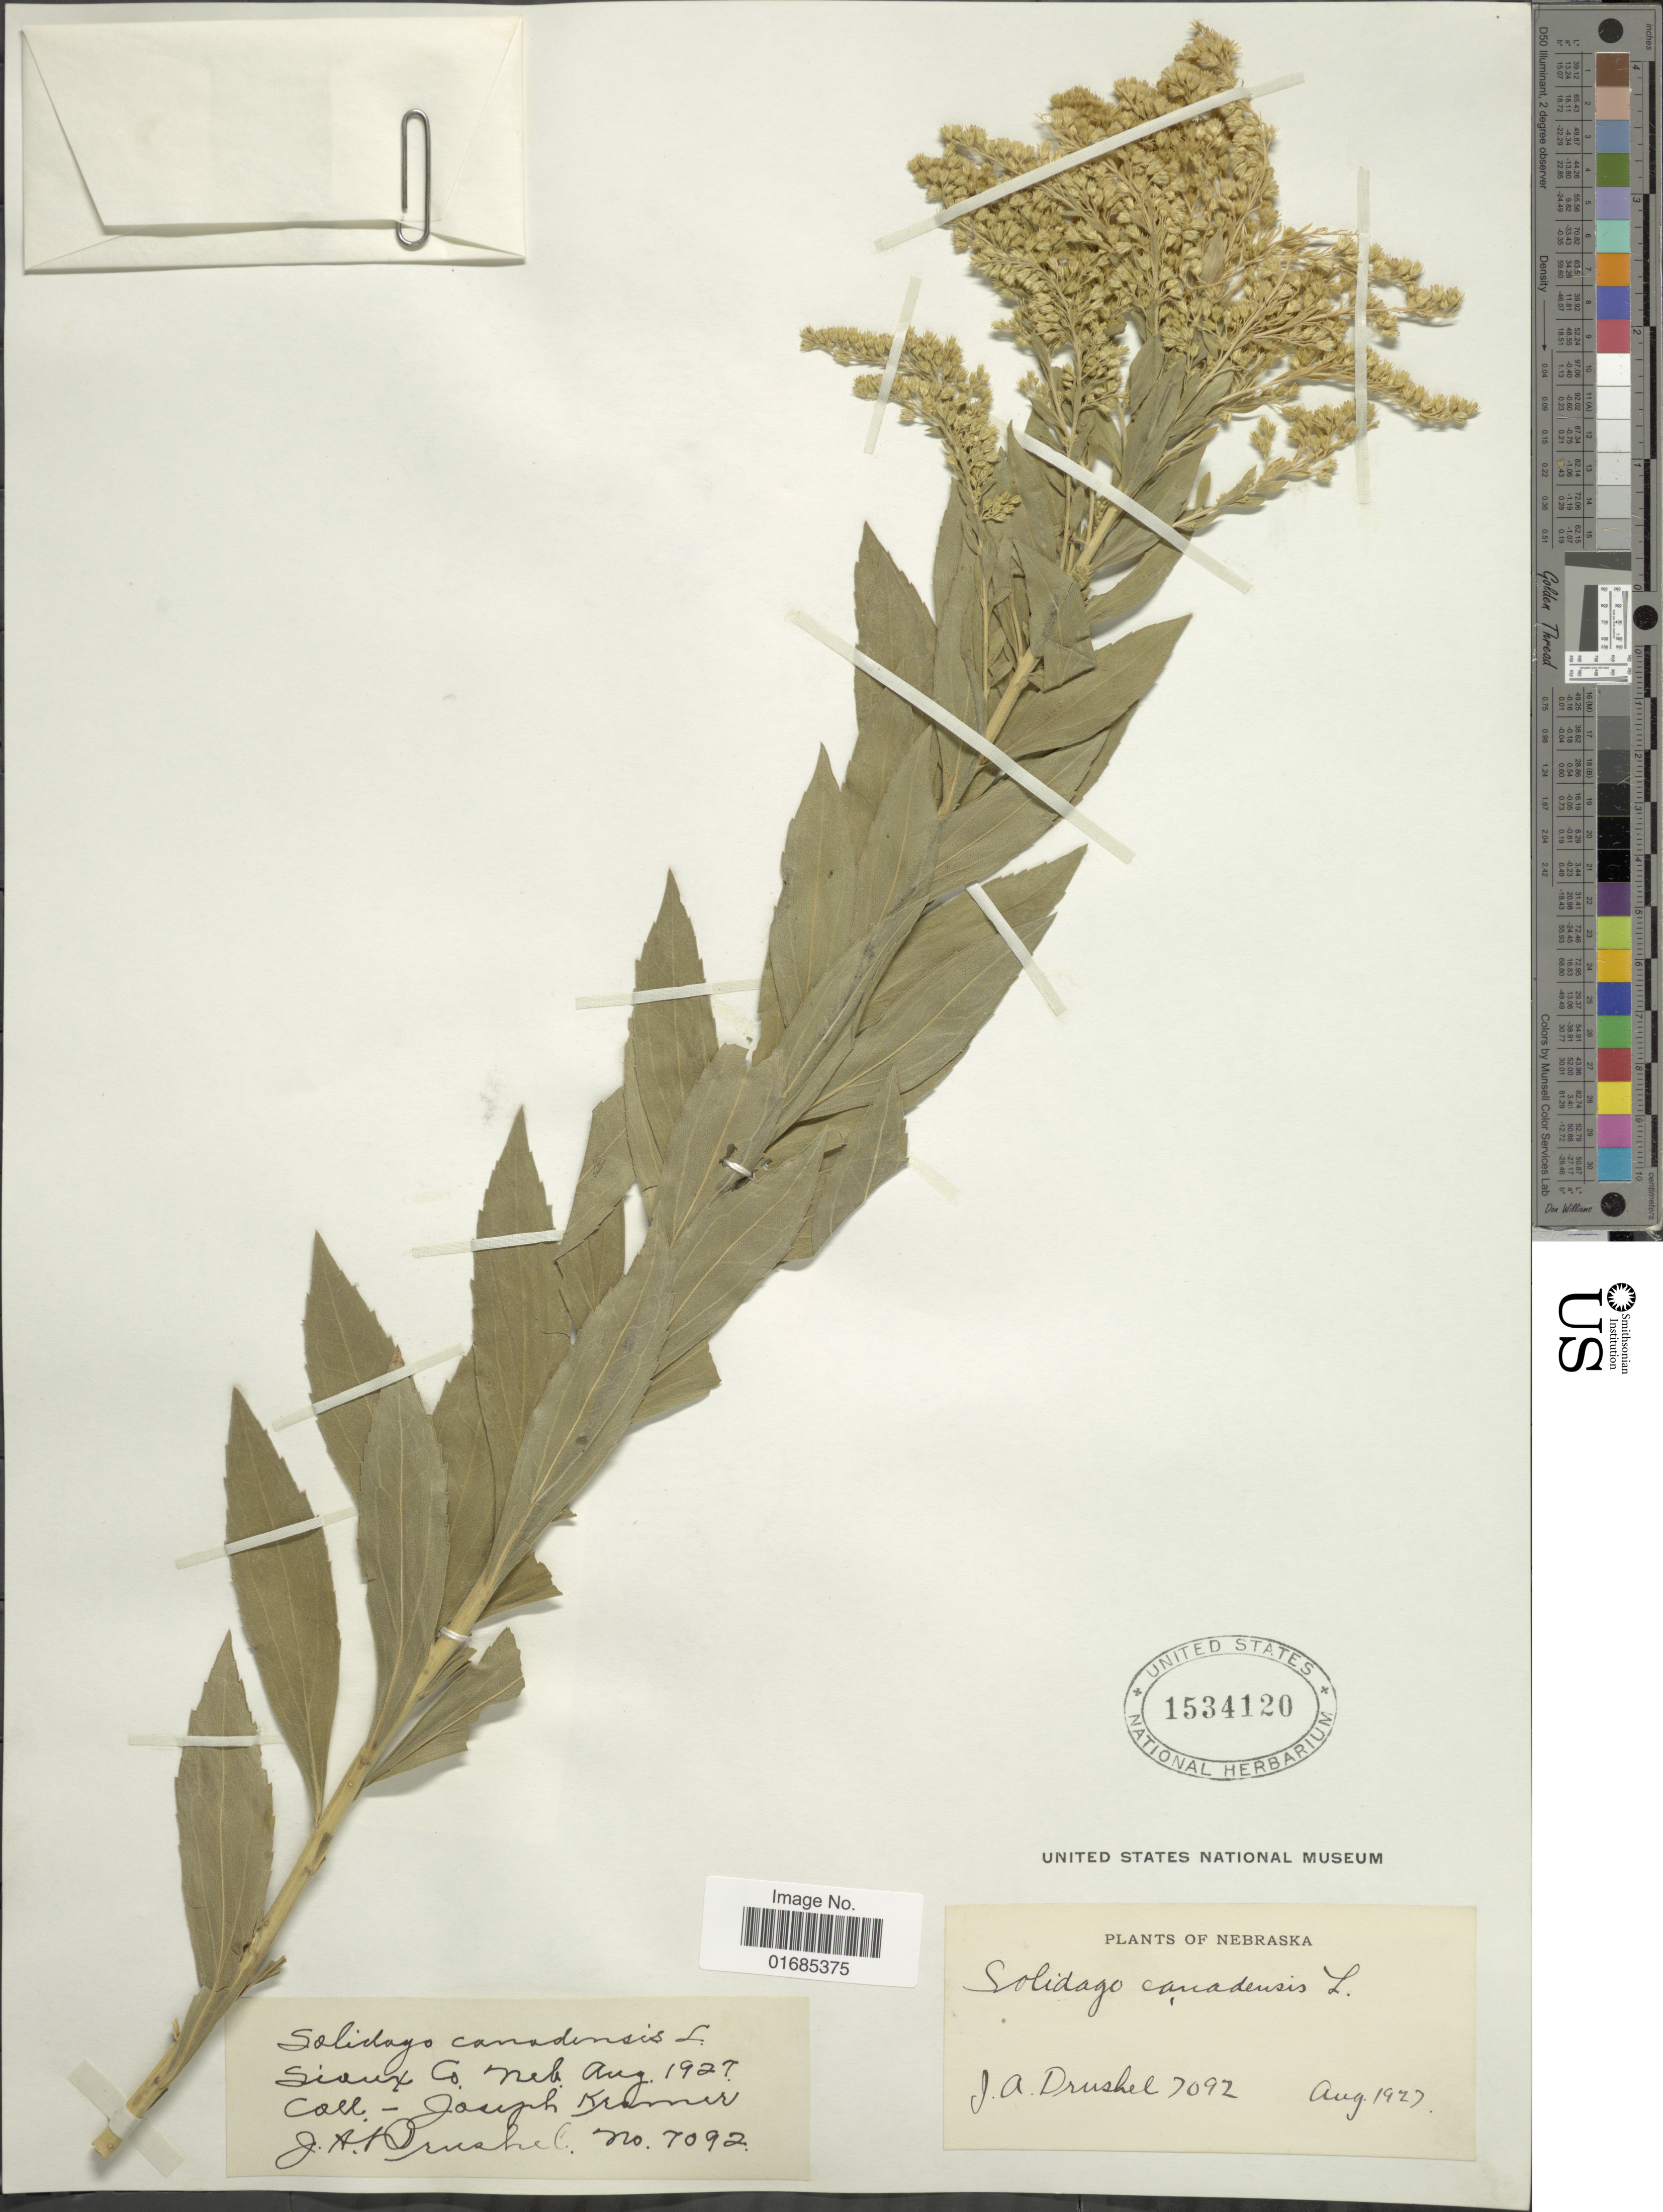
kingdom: Plantae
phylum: Tracheophyta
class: Magnoliopsida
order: Asterales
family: Asteraceae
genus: Solidago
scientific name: Solidago canadensis var. gilvocanescens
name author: Rydb.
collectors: J. Kramer & J. A. Drushel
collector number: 7092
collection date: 1927-08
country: United States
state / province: Nebraska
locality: Sioux Co.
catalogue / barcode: US 1534120